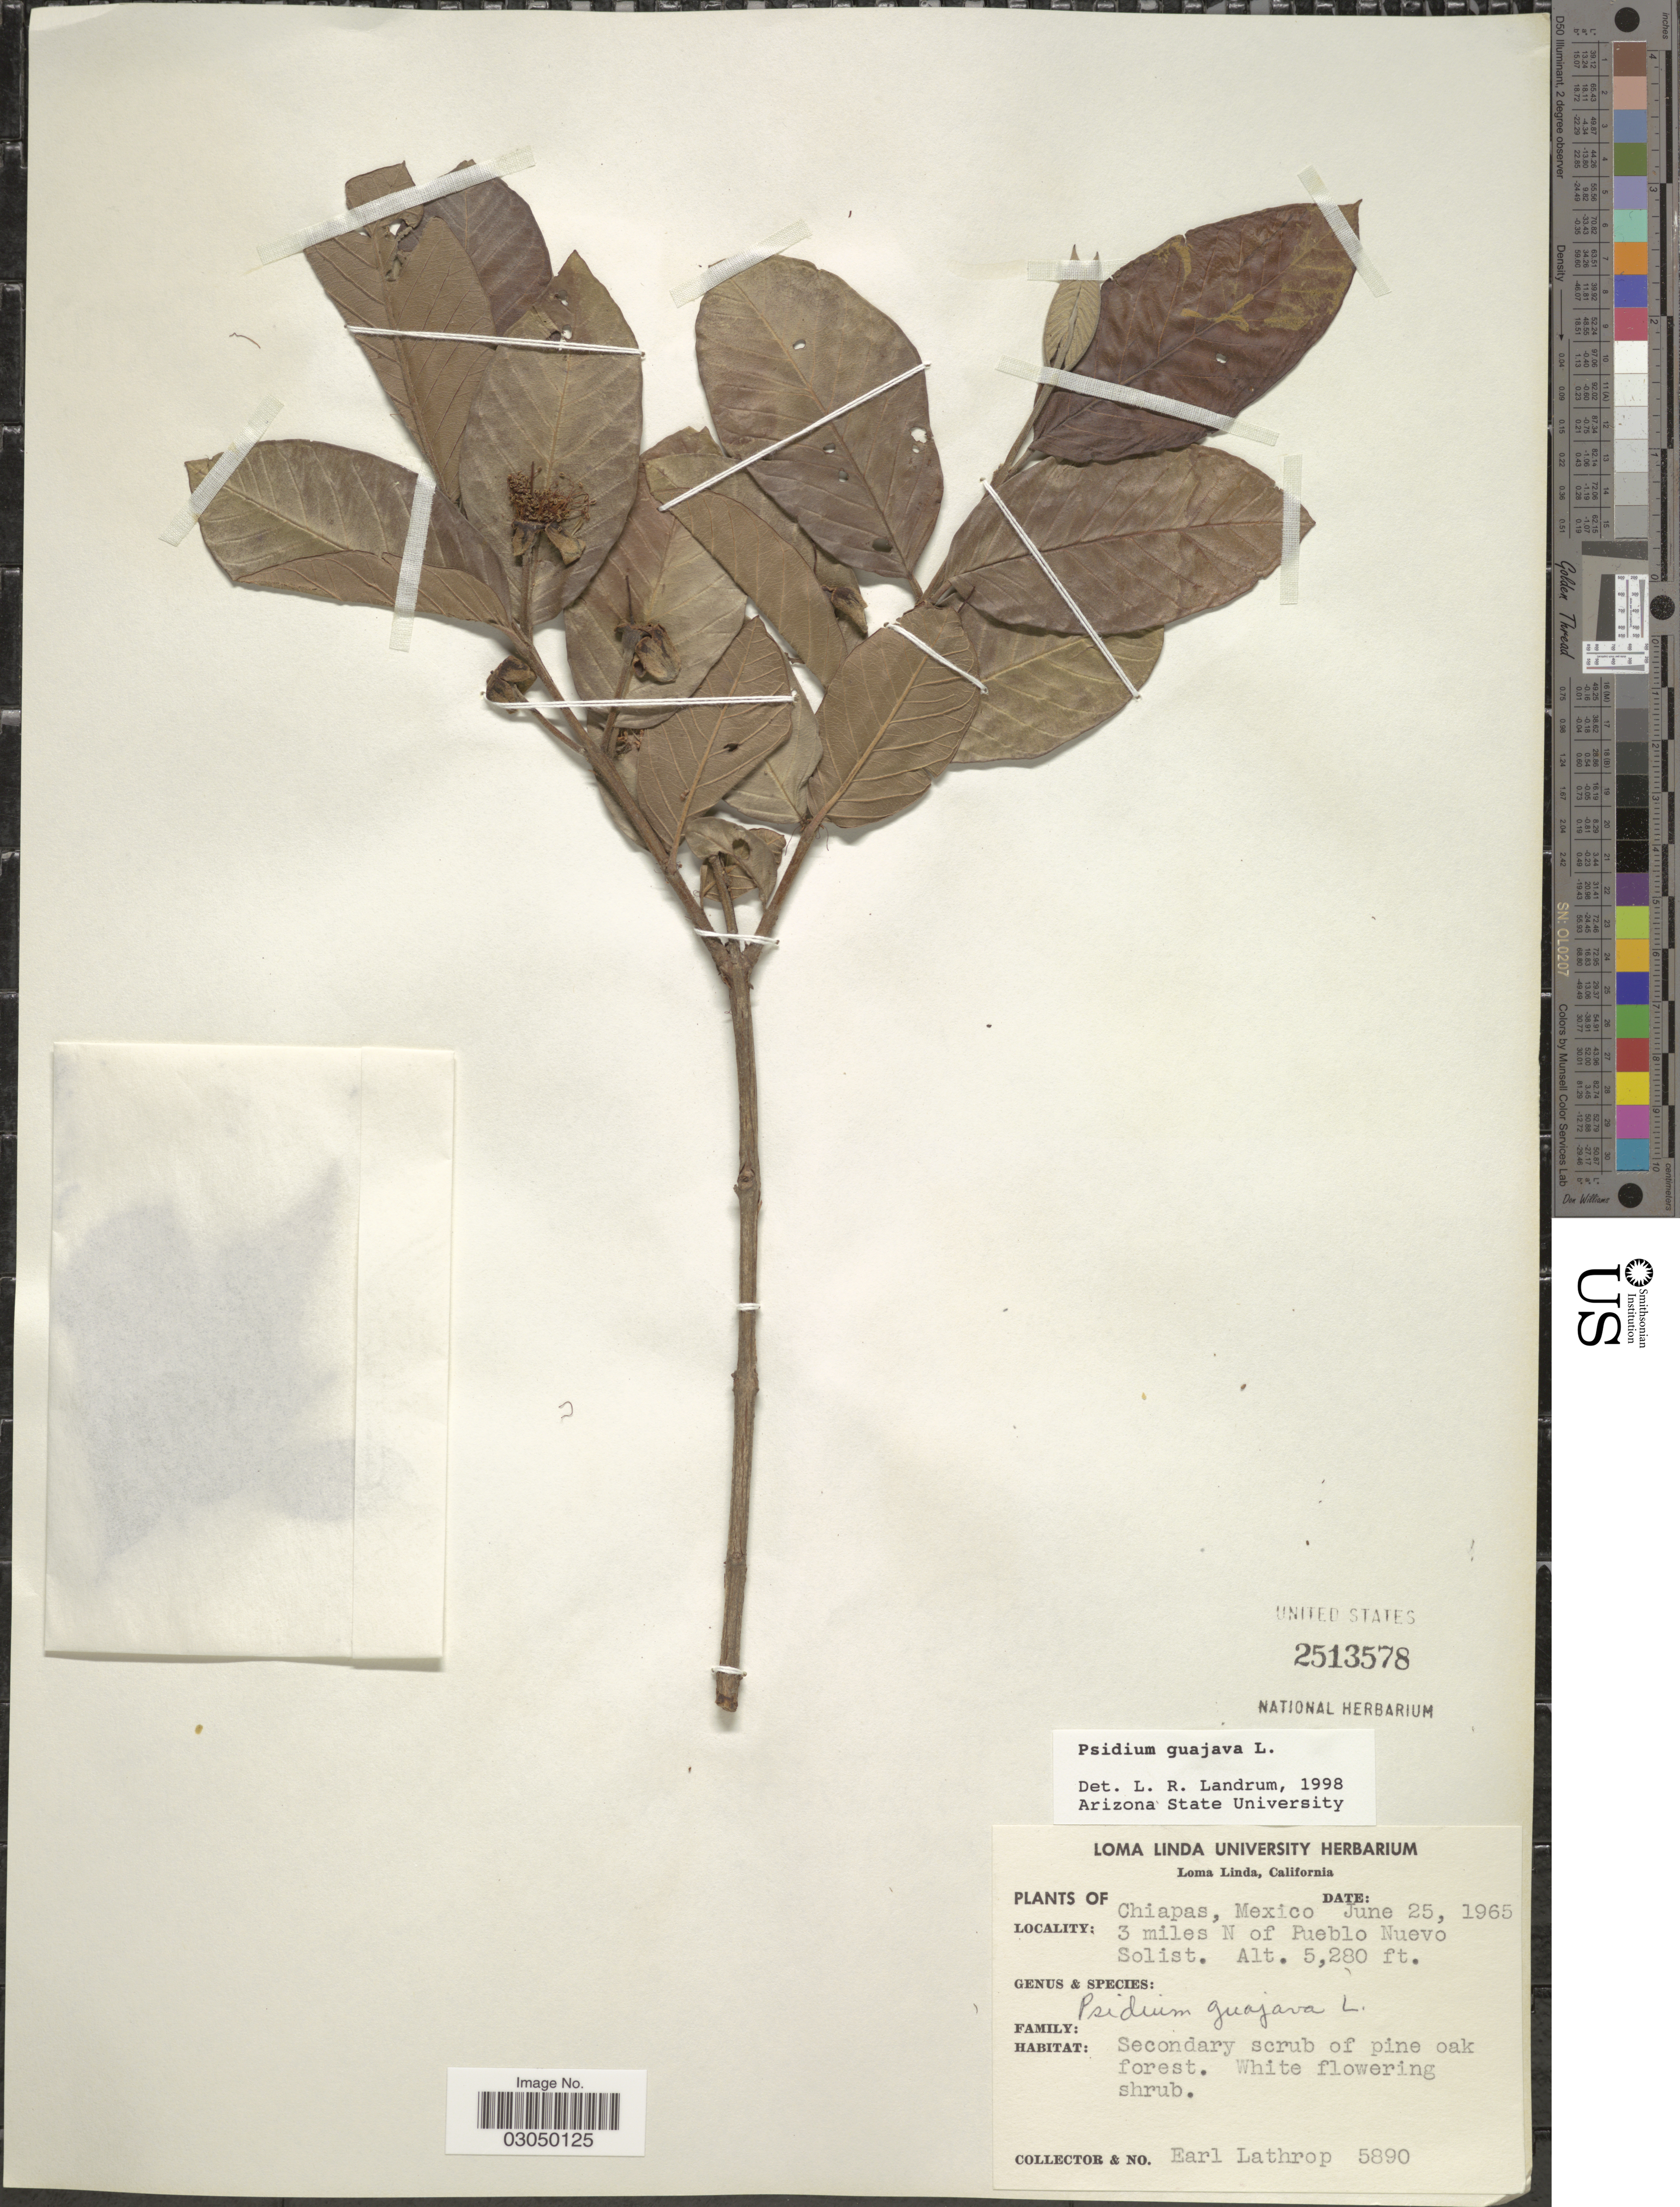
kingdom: Plantae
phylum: Tracheophyta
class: Magnoliopsida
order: Myrtales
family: Myrtaceae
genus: Psidium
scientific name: Psidium guajava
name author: L.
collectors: E. W. Lathrop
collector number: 5890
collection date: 1965-06-25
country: Mexico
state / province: Chiapas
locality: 3 miles N of Pueblo Nuevo Solist.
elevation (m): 1609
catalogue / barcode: US 2513578